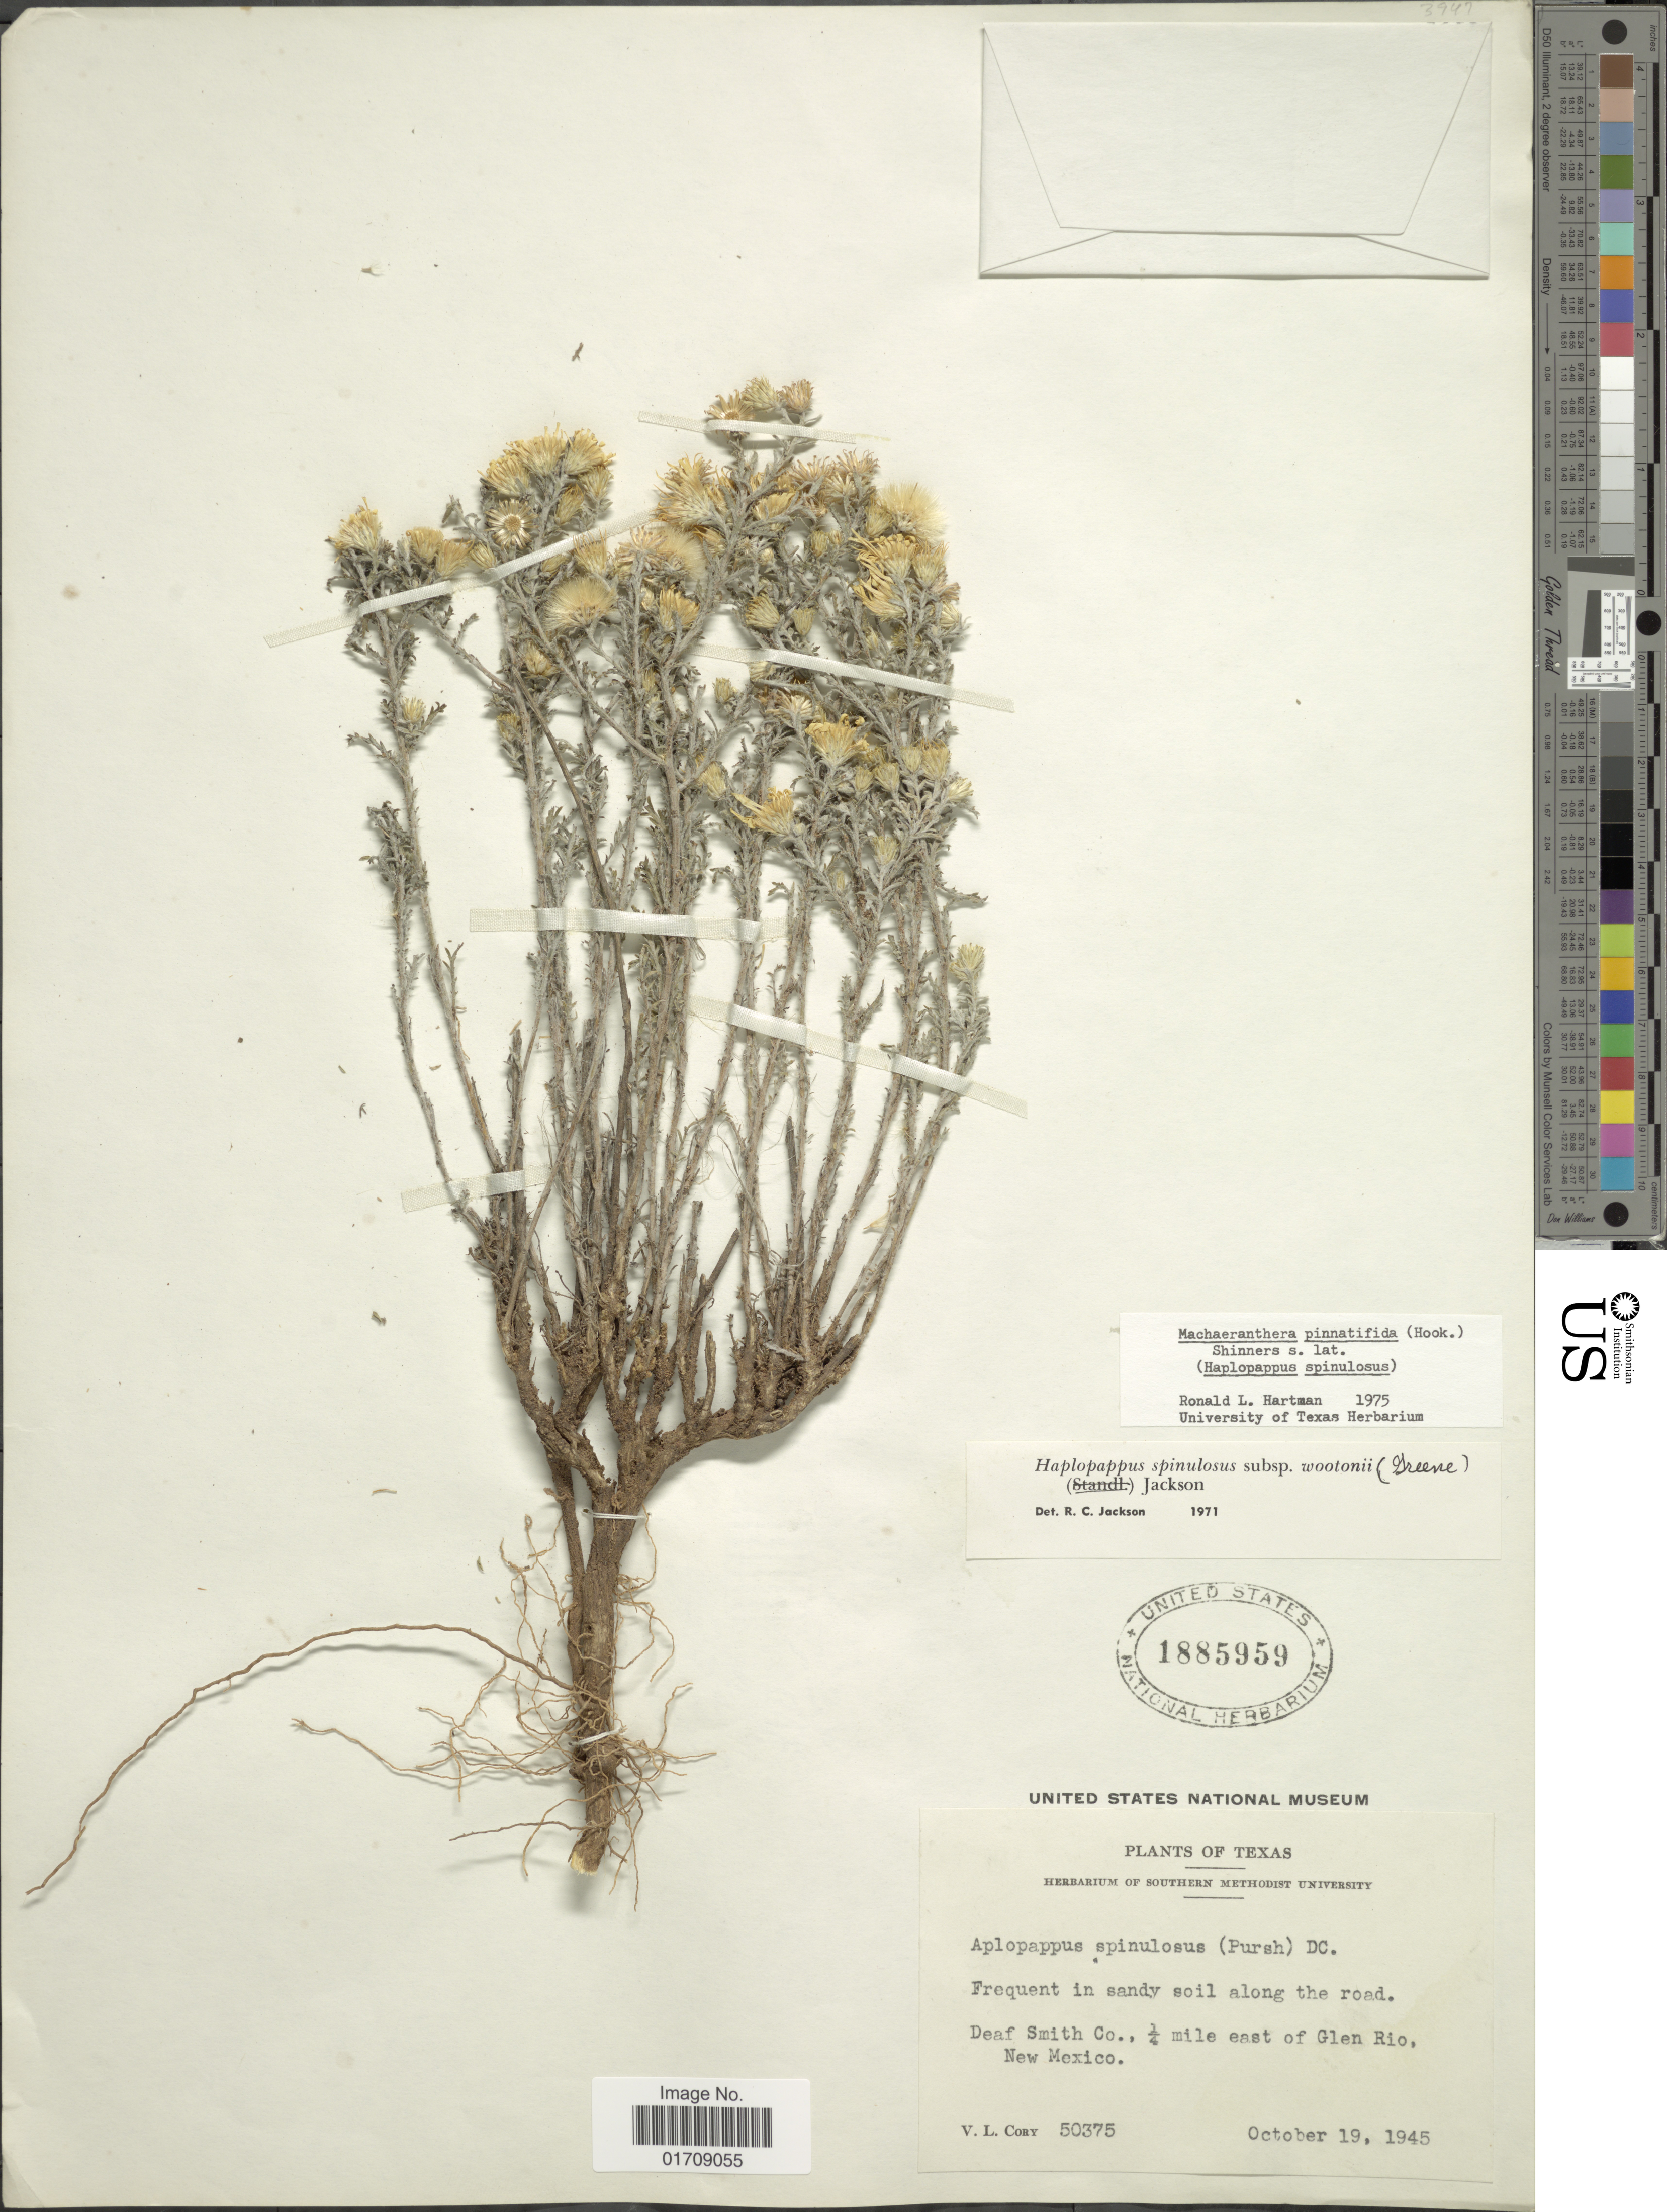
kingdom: Plantae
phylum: Tracheophyta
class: Magnoliopsida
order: Asterales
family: Asteraceae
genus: Machaeranthera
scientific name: Machaeranthera pinnatifida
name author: (Hook.) Shinners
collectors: V. Cory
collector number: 50375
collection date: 1945-10-19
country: United States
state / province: Texas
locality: Deaf Smith Co., 1/4 miles east of Glen Rio, New Mexico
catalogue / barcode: US 1885959